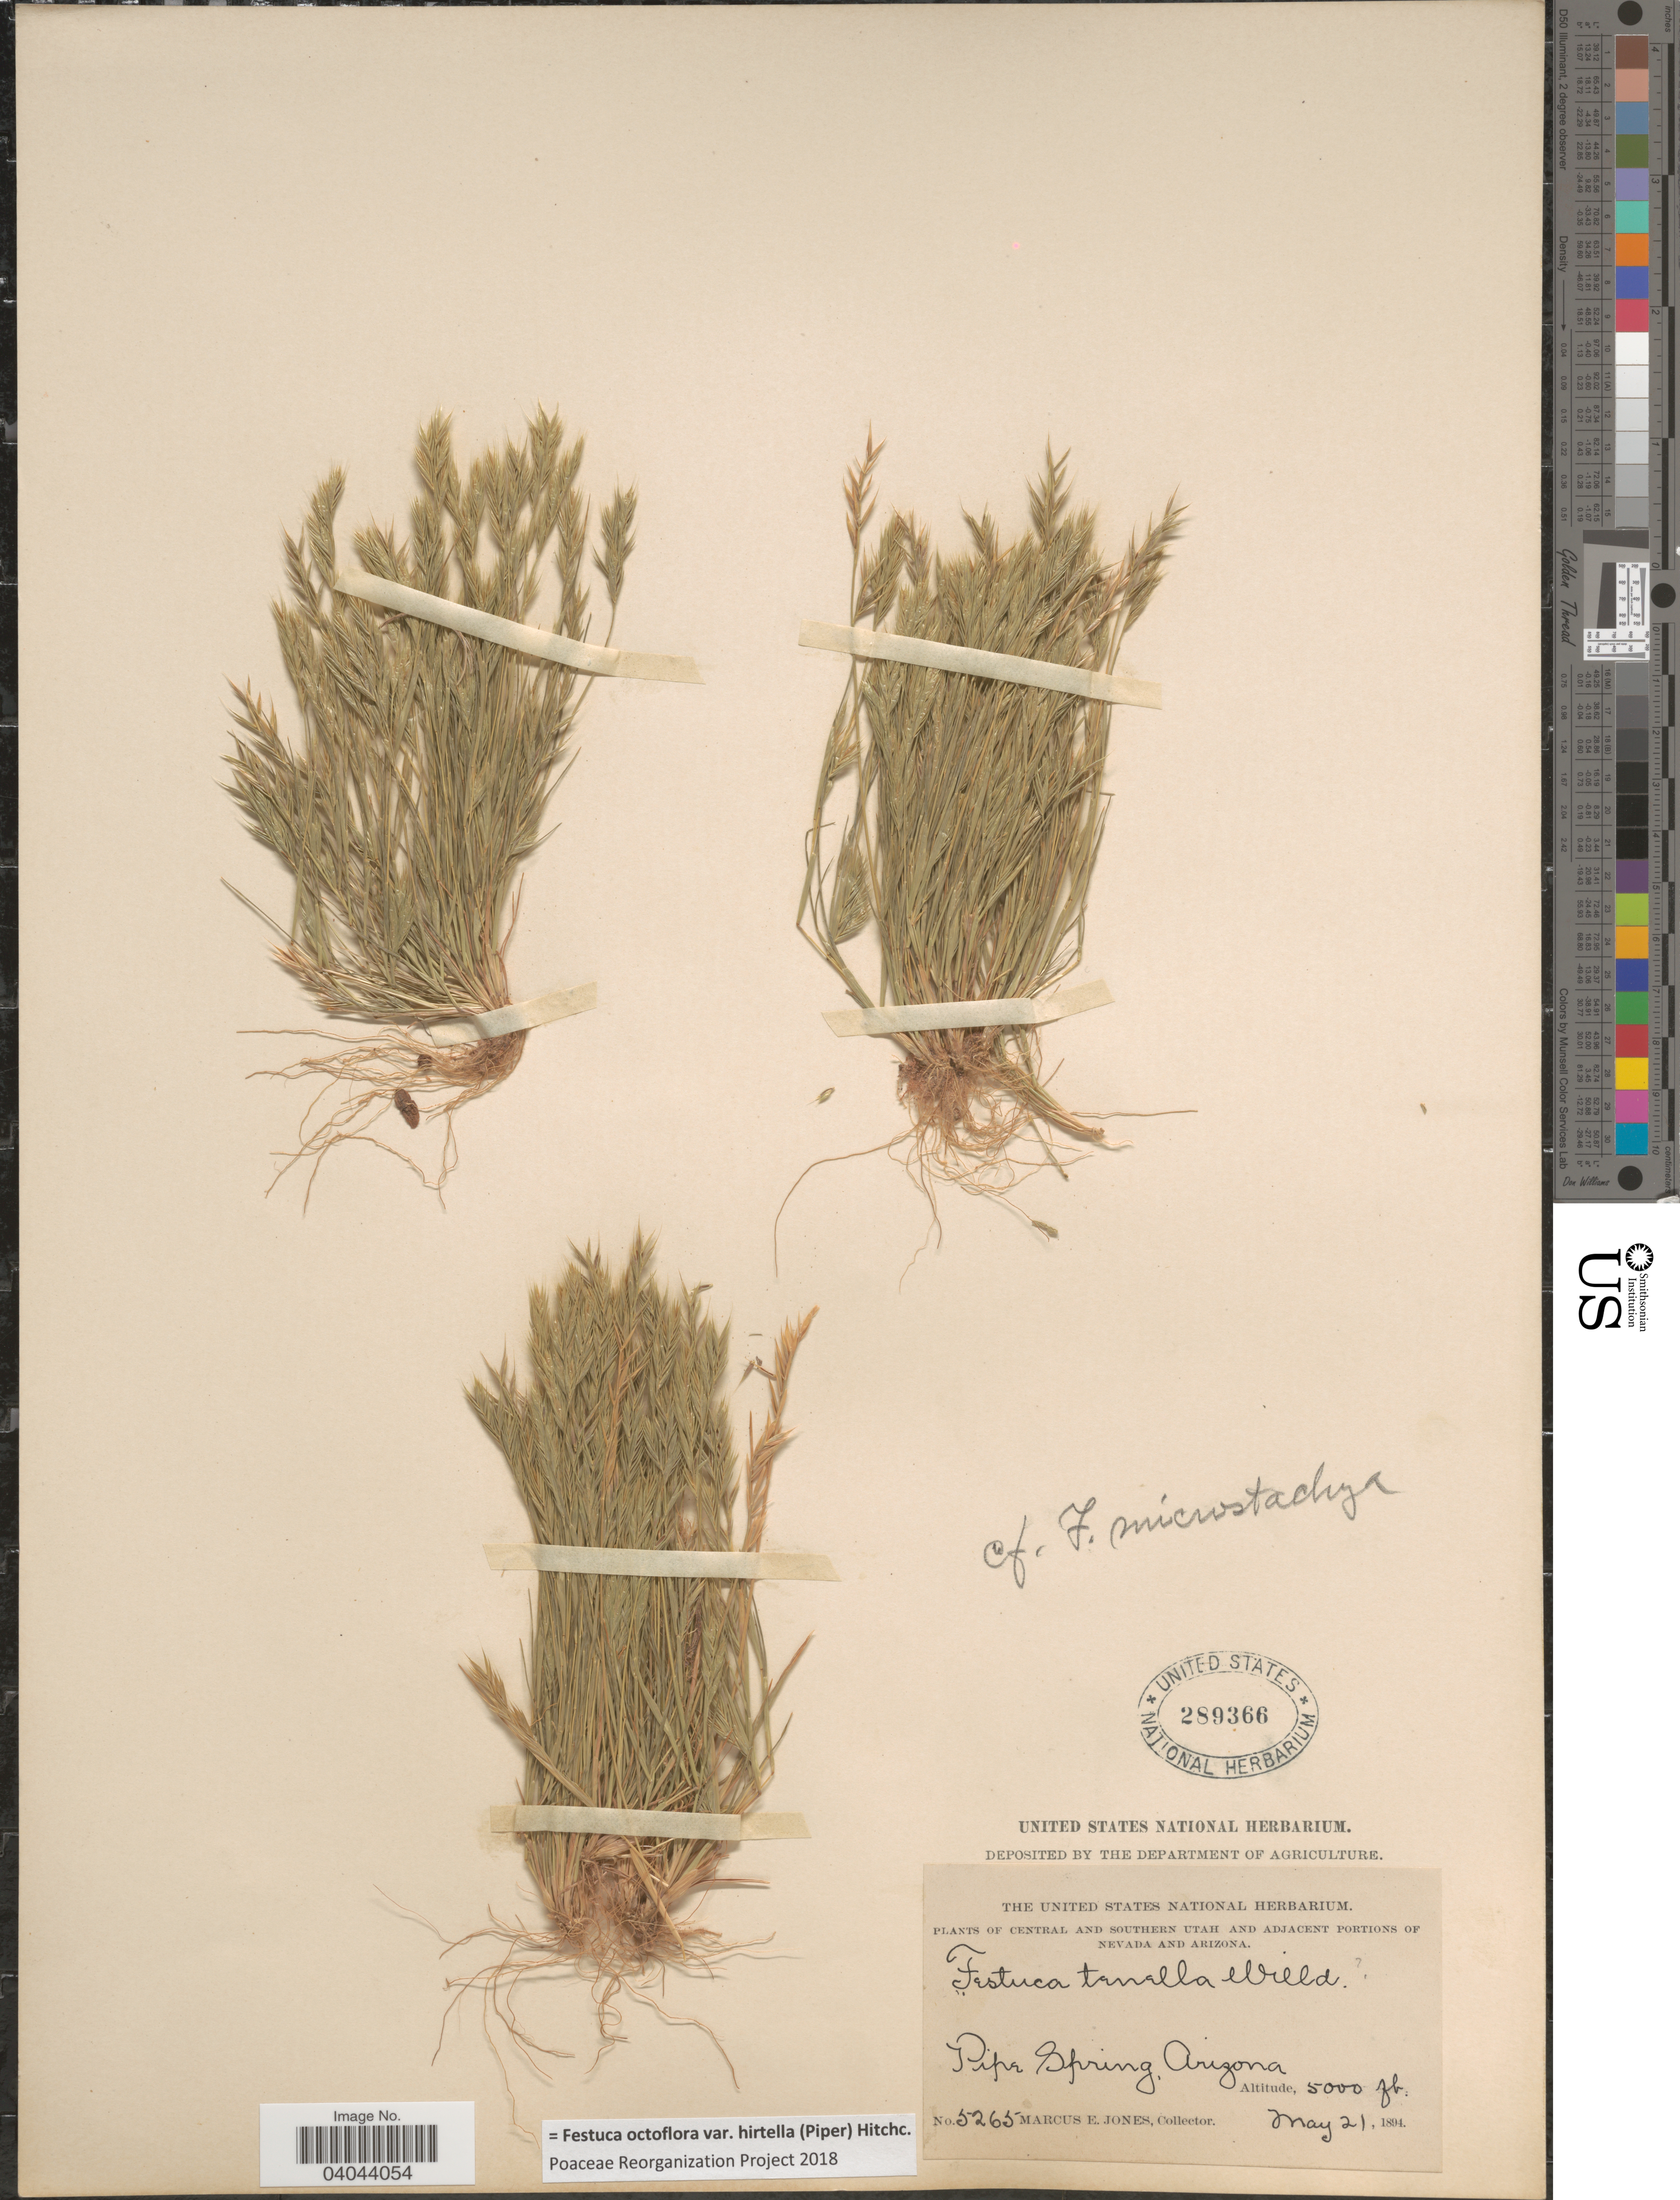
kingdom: Plantae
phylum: Tracheophyta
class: Liliopsida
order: Poales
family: Poaceae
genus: Festuca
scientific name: Festuca octoflora var. hirtella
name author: Piper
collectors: M. E. Jones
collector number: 5265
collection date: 1894-05-21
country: United States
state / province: Arizona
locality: Pipe Spring.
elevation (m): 1524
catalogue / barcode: US 289366